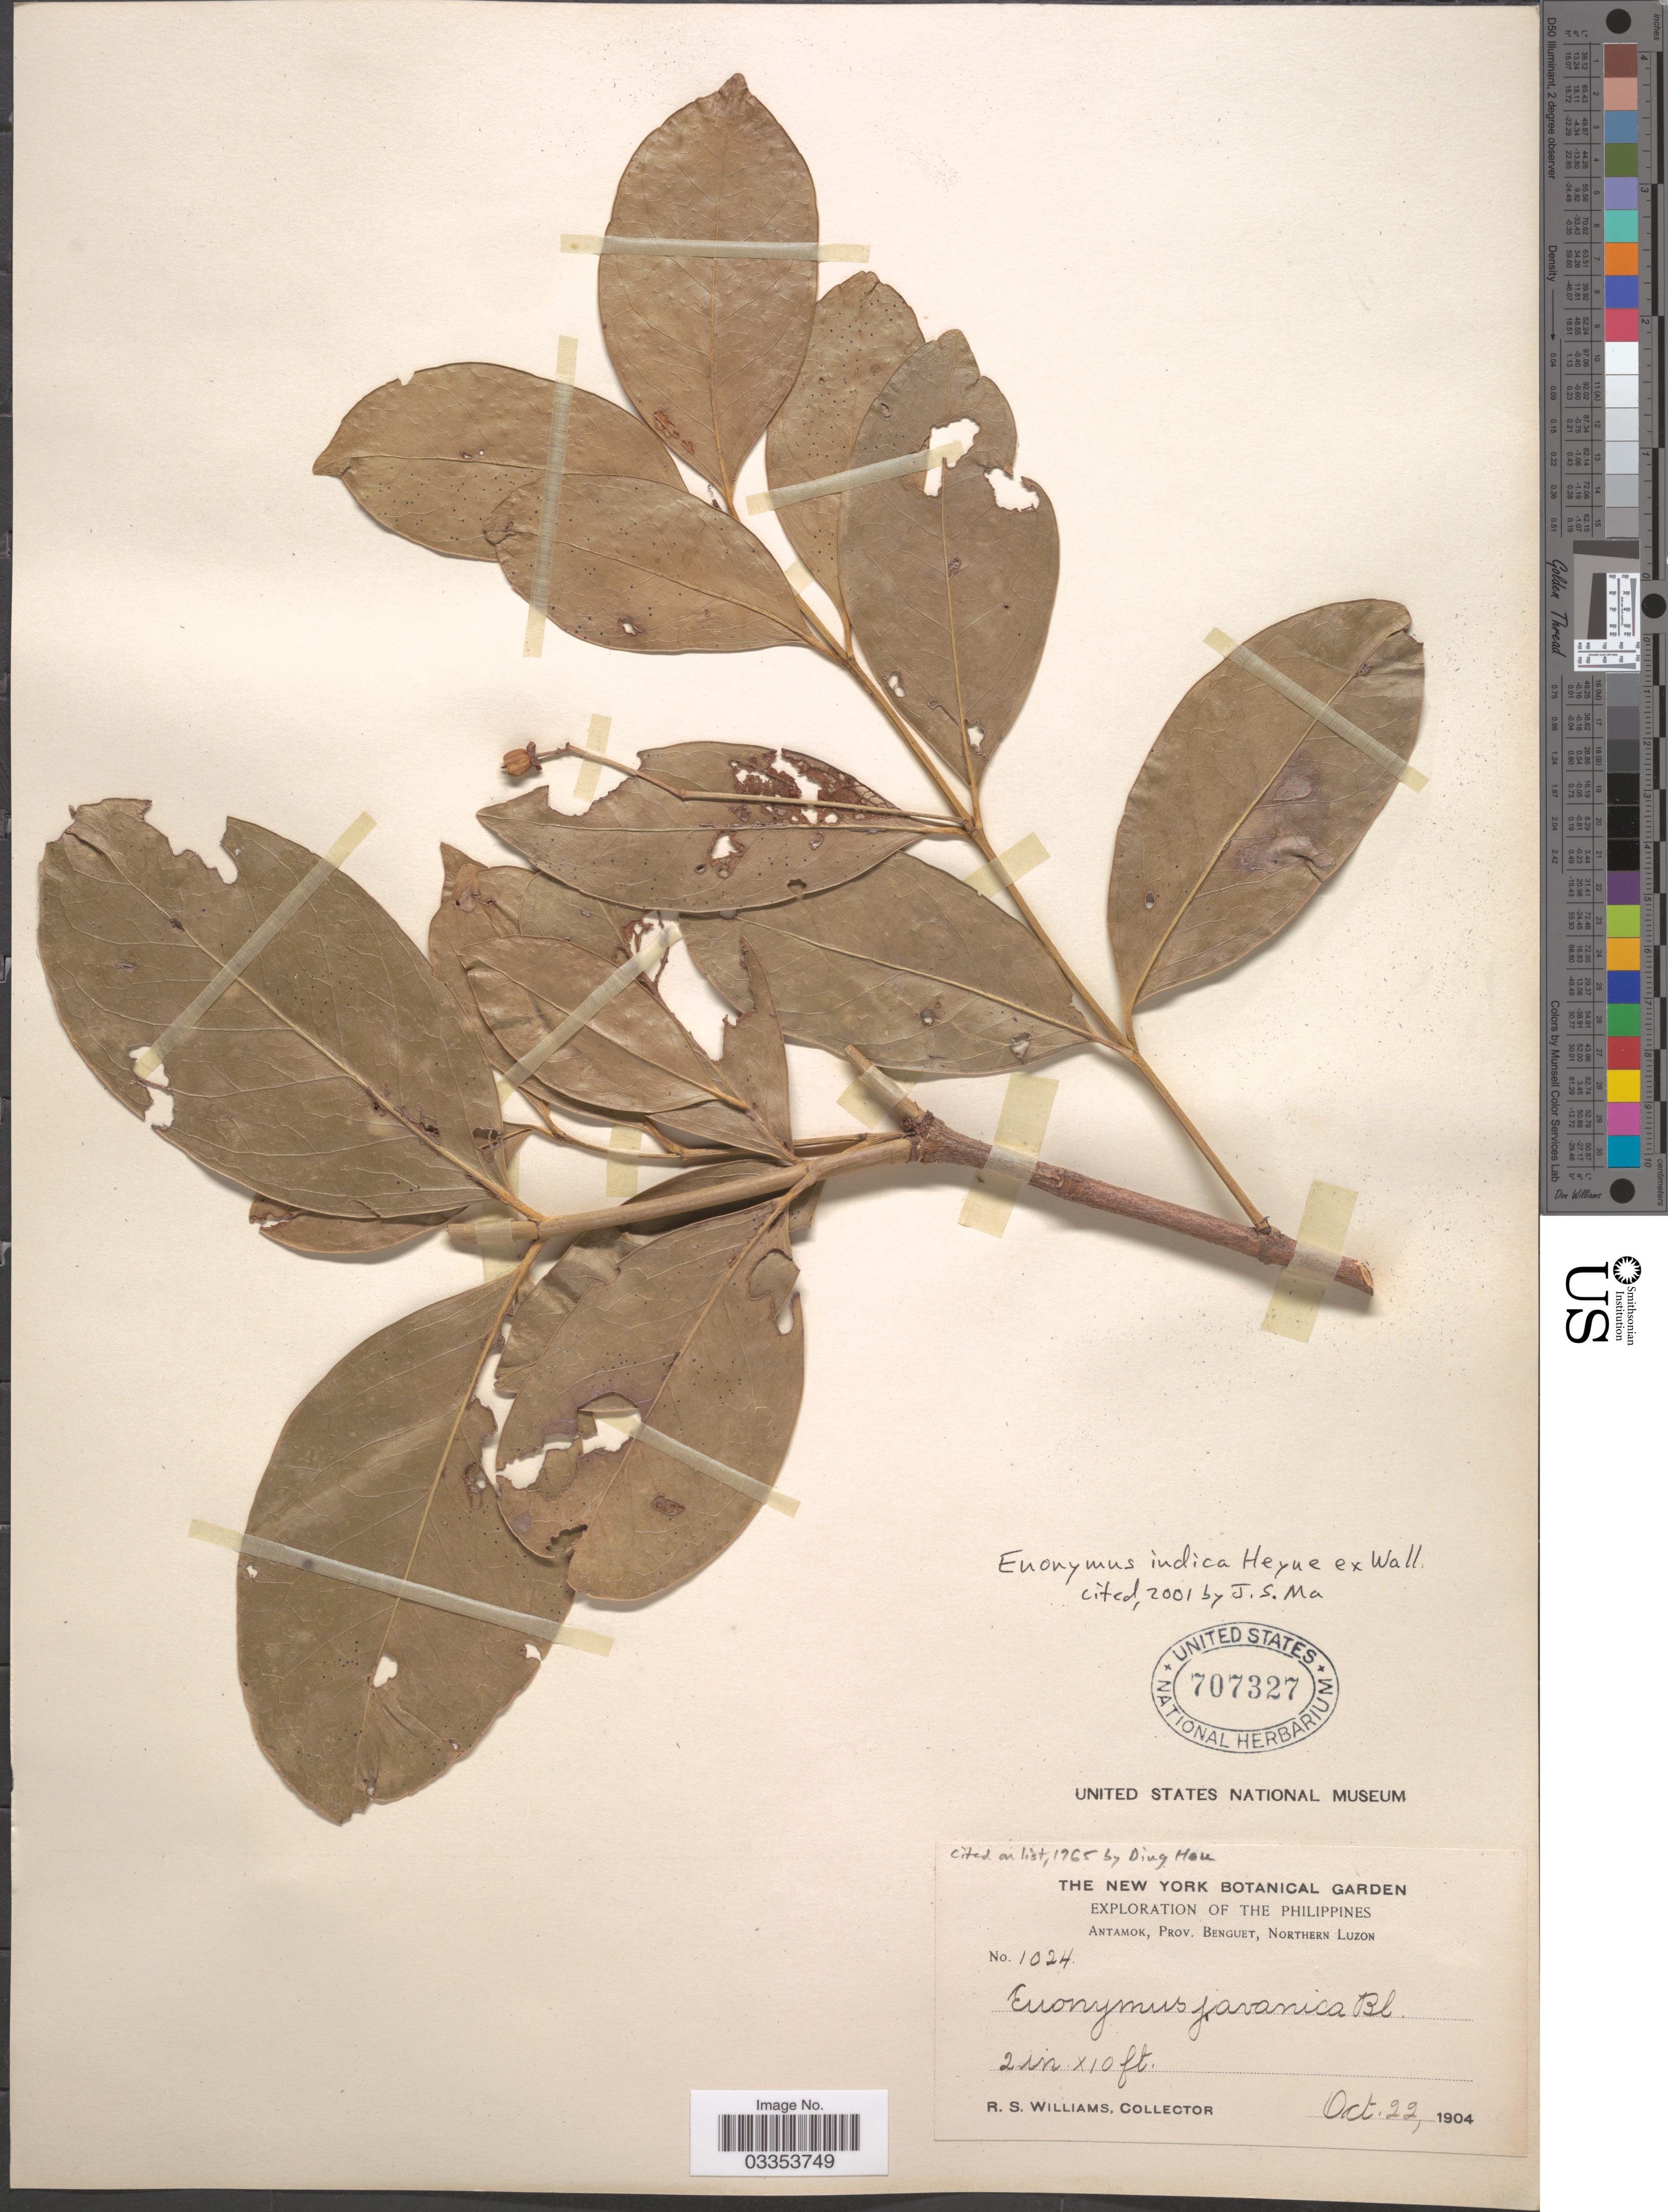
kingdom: Plantae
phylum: Tracheophyta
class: Magnoliopsida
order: Celastrales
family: Celastraceae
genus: Euonymus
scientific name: Euonymus indicus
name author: B. Heyne ex Wall.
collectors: R. S. Williams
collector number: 1024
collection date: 1904-10-22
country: Philippines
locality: Antamok, Prov. Benguet, Northern Luzon.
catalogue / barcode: US 707327